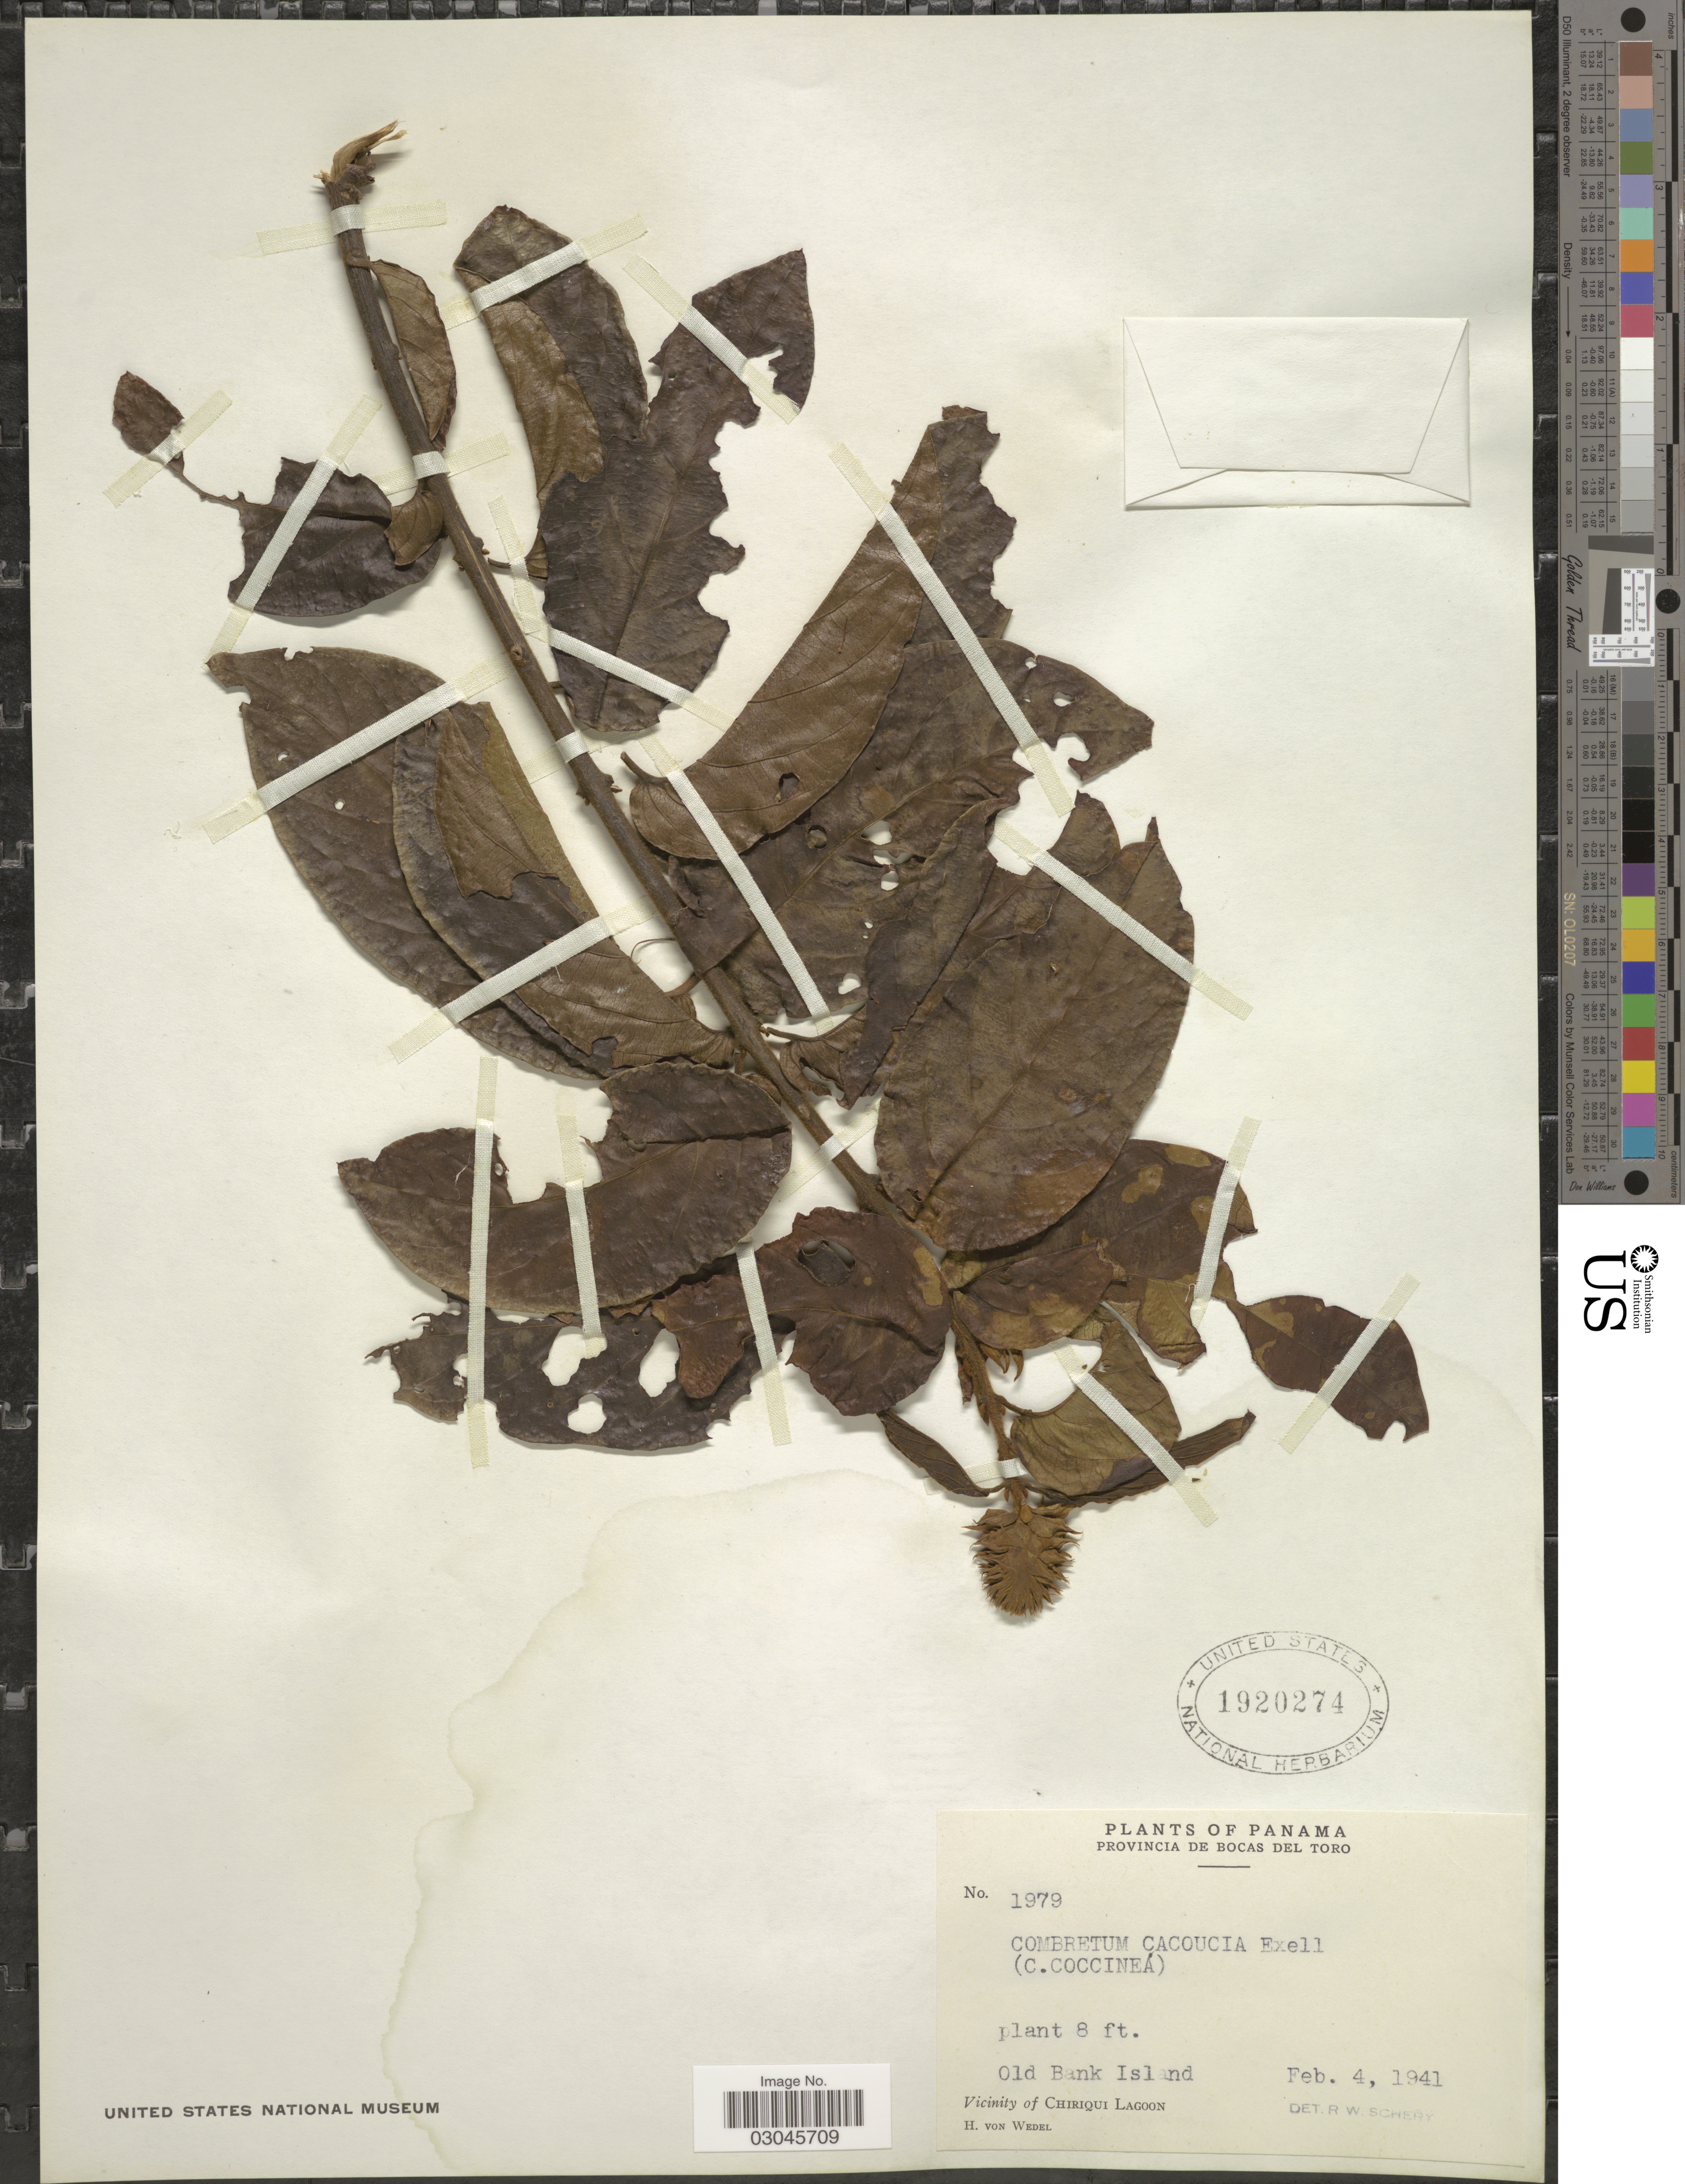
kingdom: Plantae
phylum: Tracheophyta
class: Magnoliopsida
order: Myrtales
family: Combretaceae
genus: Combretum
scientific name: Combretum cacoucia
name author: Exell ex Sandwith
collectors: H. von Wedel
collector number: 1979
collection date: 1941-02-04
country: Panama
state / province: Bocas del Toro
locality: Old Bank Island. Vicinity of Chiriqui Lagoon.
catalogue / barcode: US 1920274